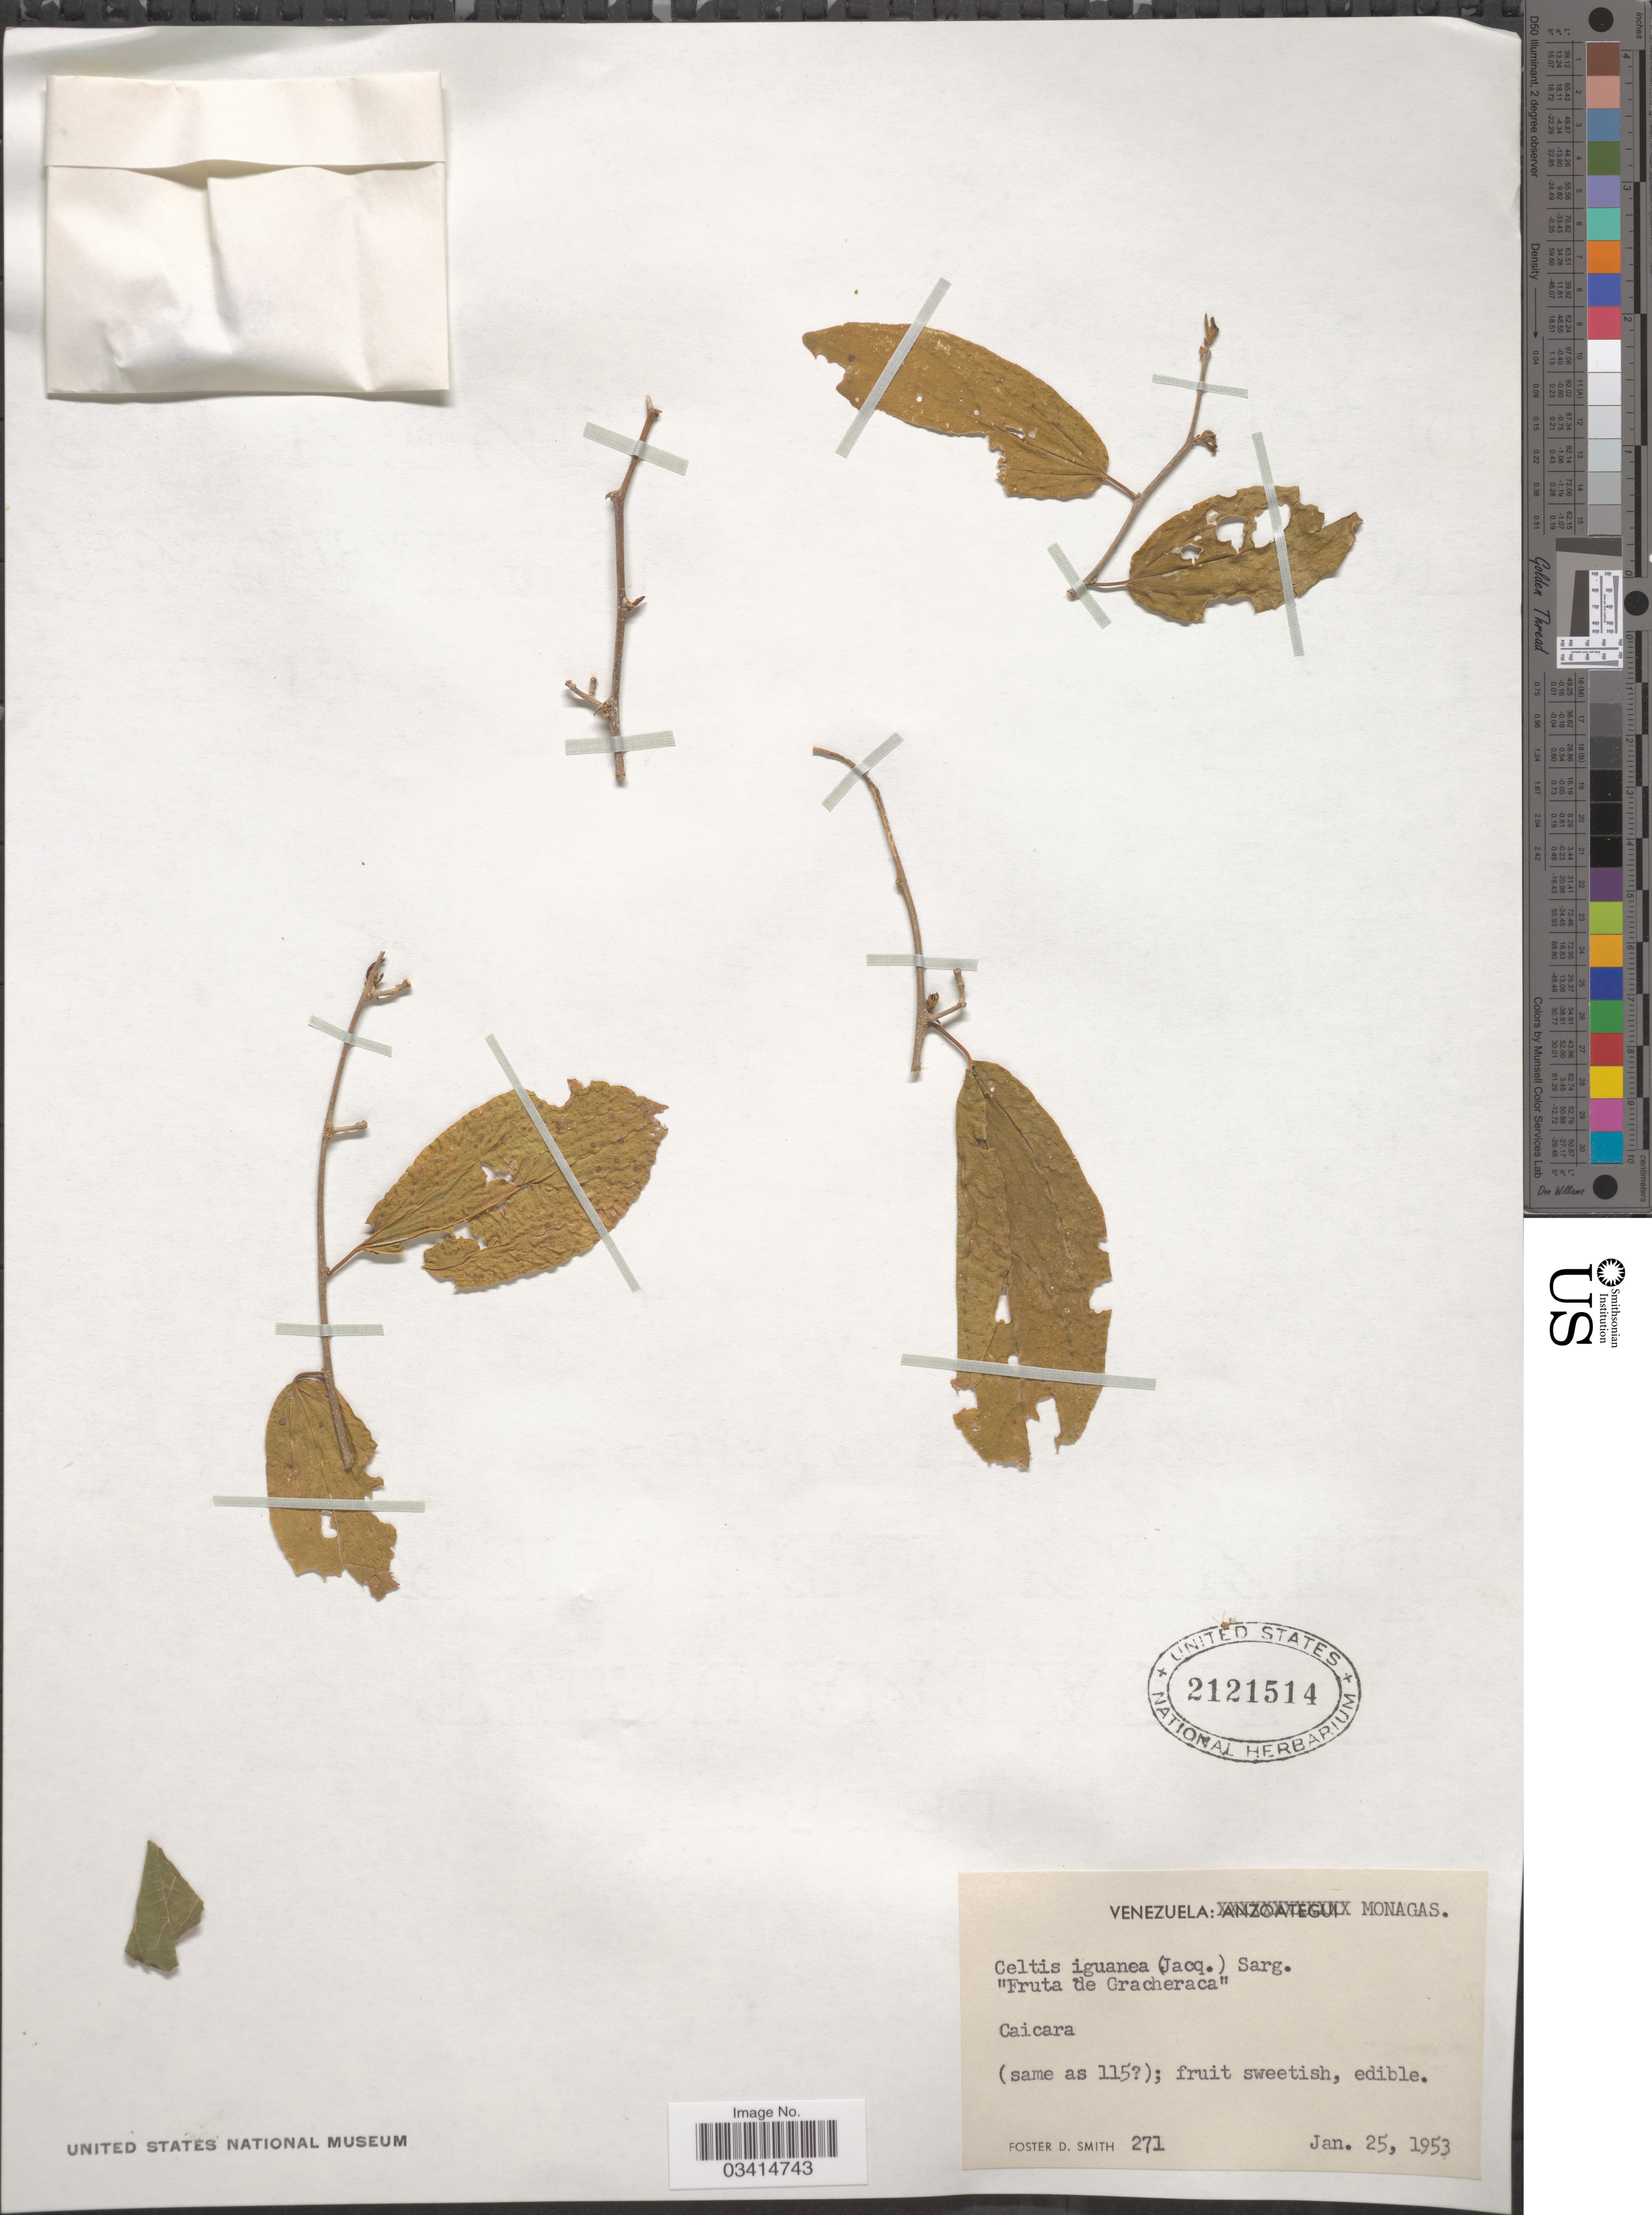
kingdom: Plantae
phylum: Tracheophyta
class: Magnoliopsida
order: Rosales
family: Cannabaceae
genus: Celtis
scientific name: Celtis iguanaea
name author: (Jacq.) Sarg.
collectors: F. Smith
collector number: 271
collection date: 1953-01-25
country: Venezuela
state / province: Monagas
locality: Caicara.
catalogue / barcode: US 2121514